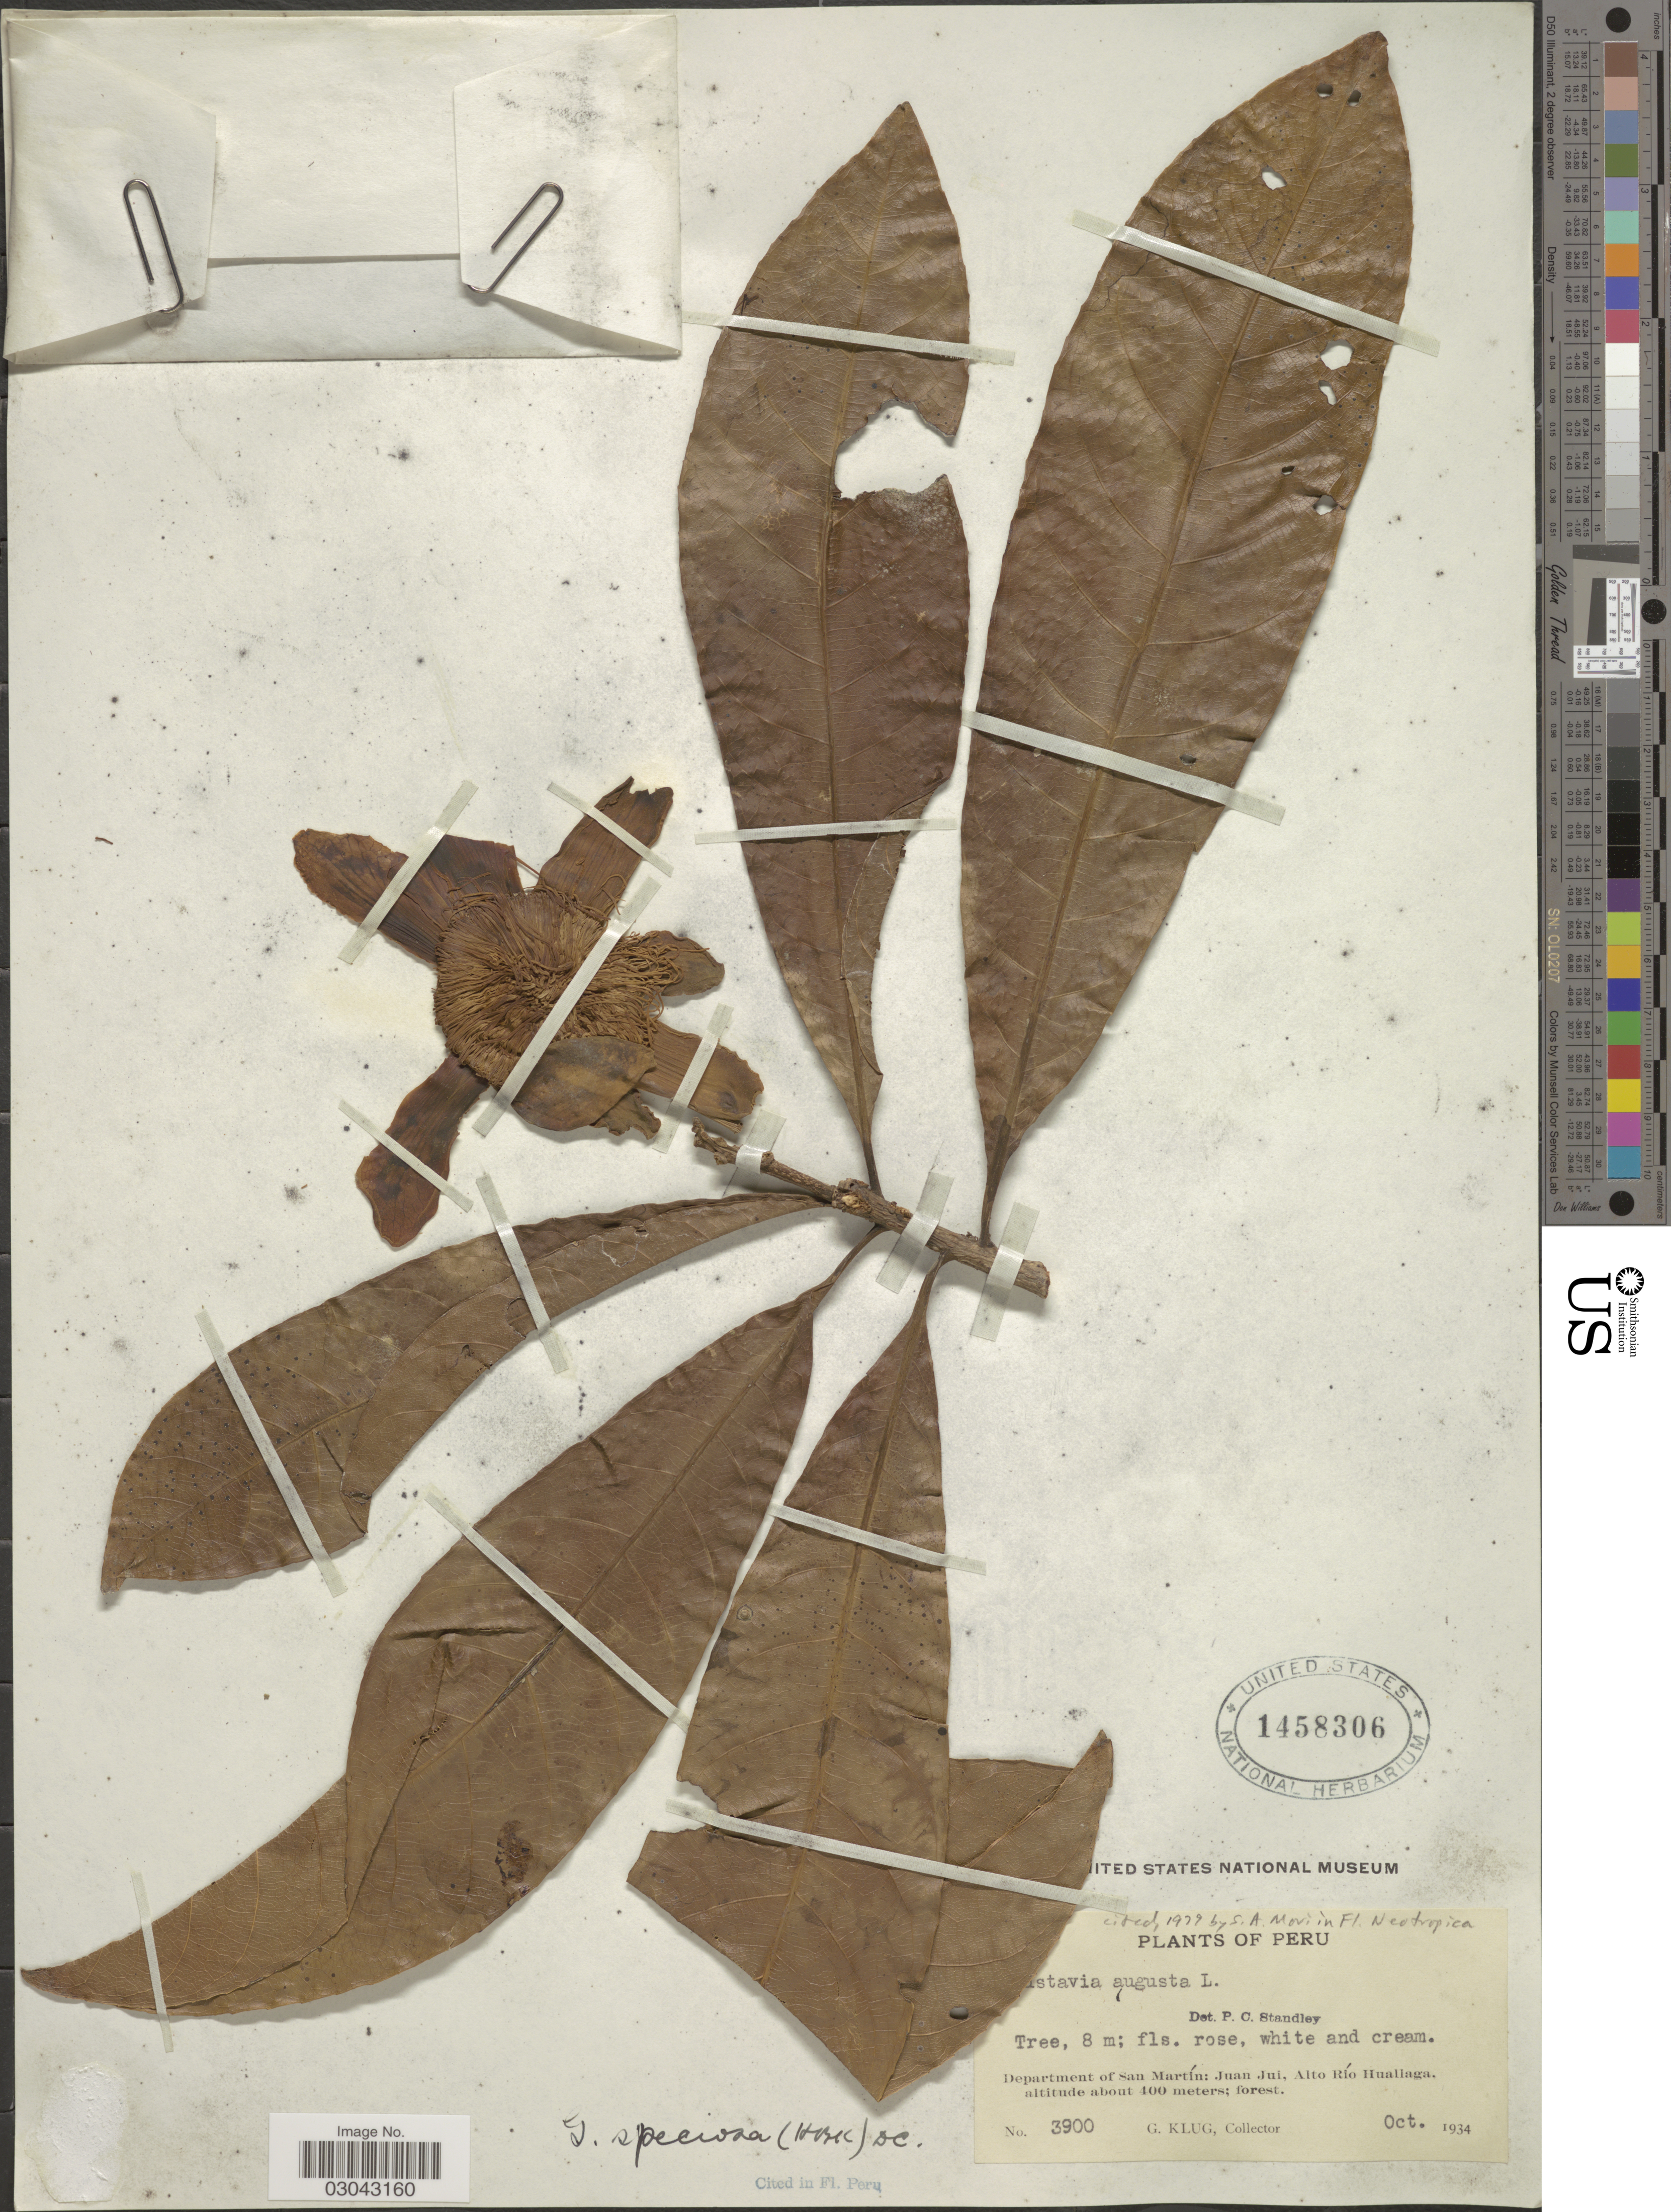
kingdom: Plantae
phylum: Tracheophyta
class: Magnoliopsida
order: Ericales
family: Lecythidaceae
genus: Gustavia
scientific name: Gustavia augusta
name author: L.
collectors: G. Klug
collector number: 3900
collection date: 1934-10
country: Peru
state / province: San Martín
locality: Department San Martín: Juan Jui, Alto Río Huallaga.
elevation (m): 400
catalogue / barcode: US 1458306